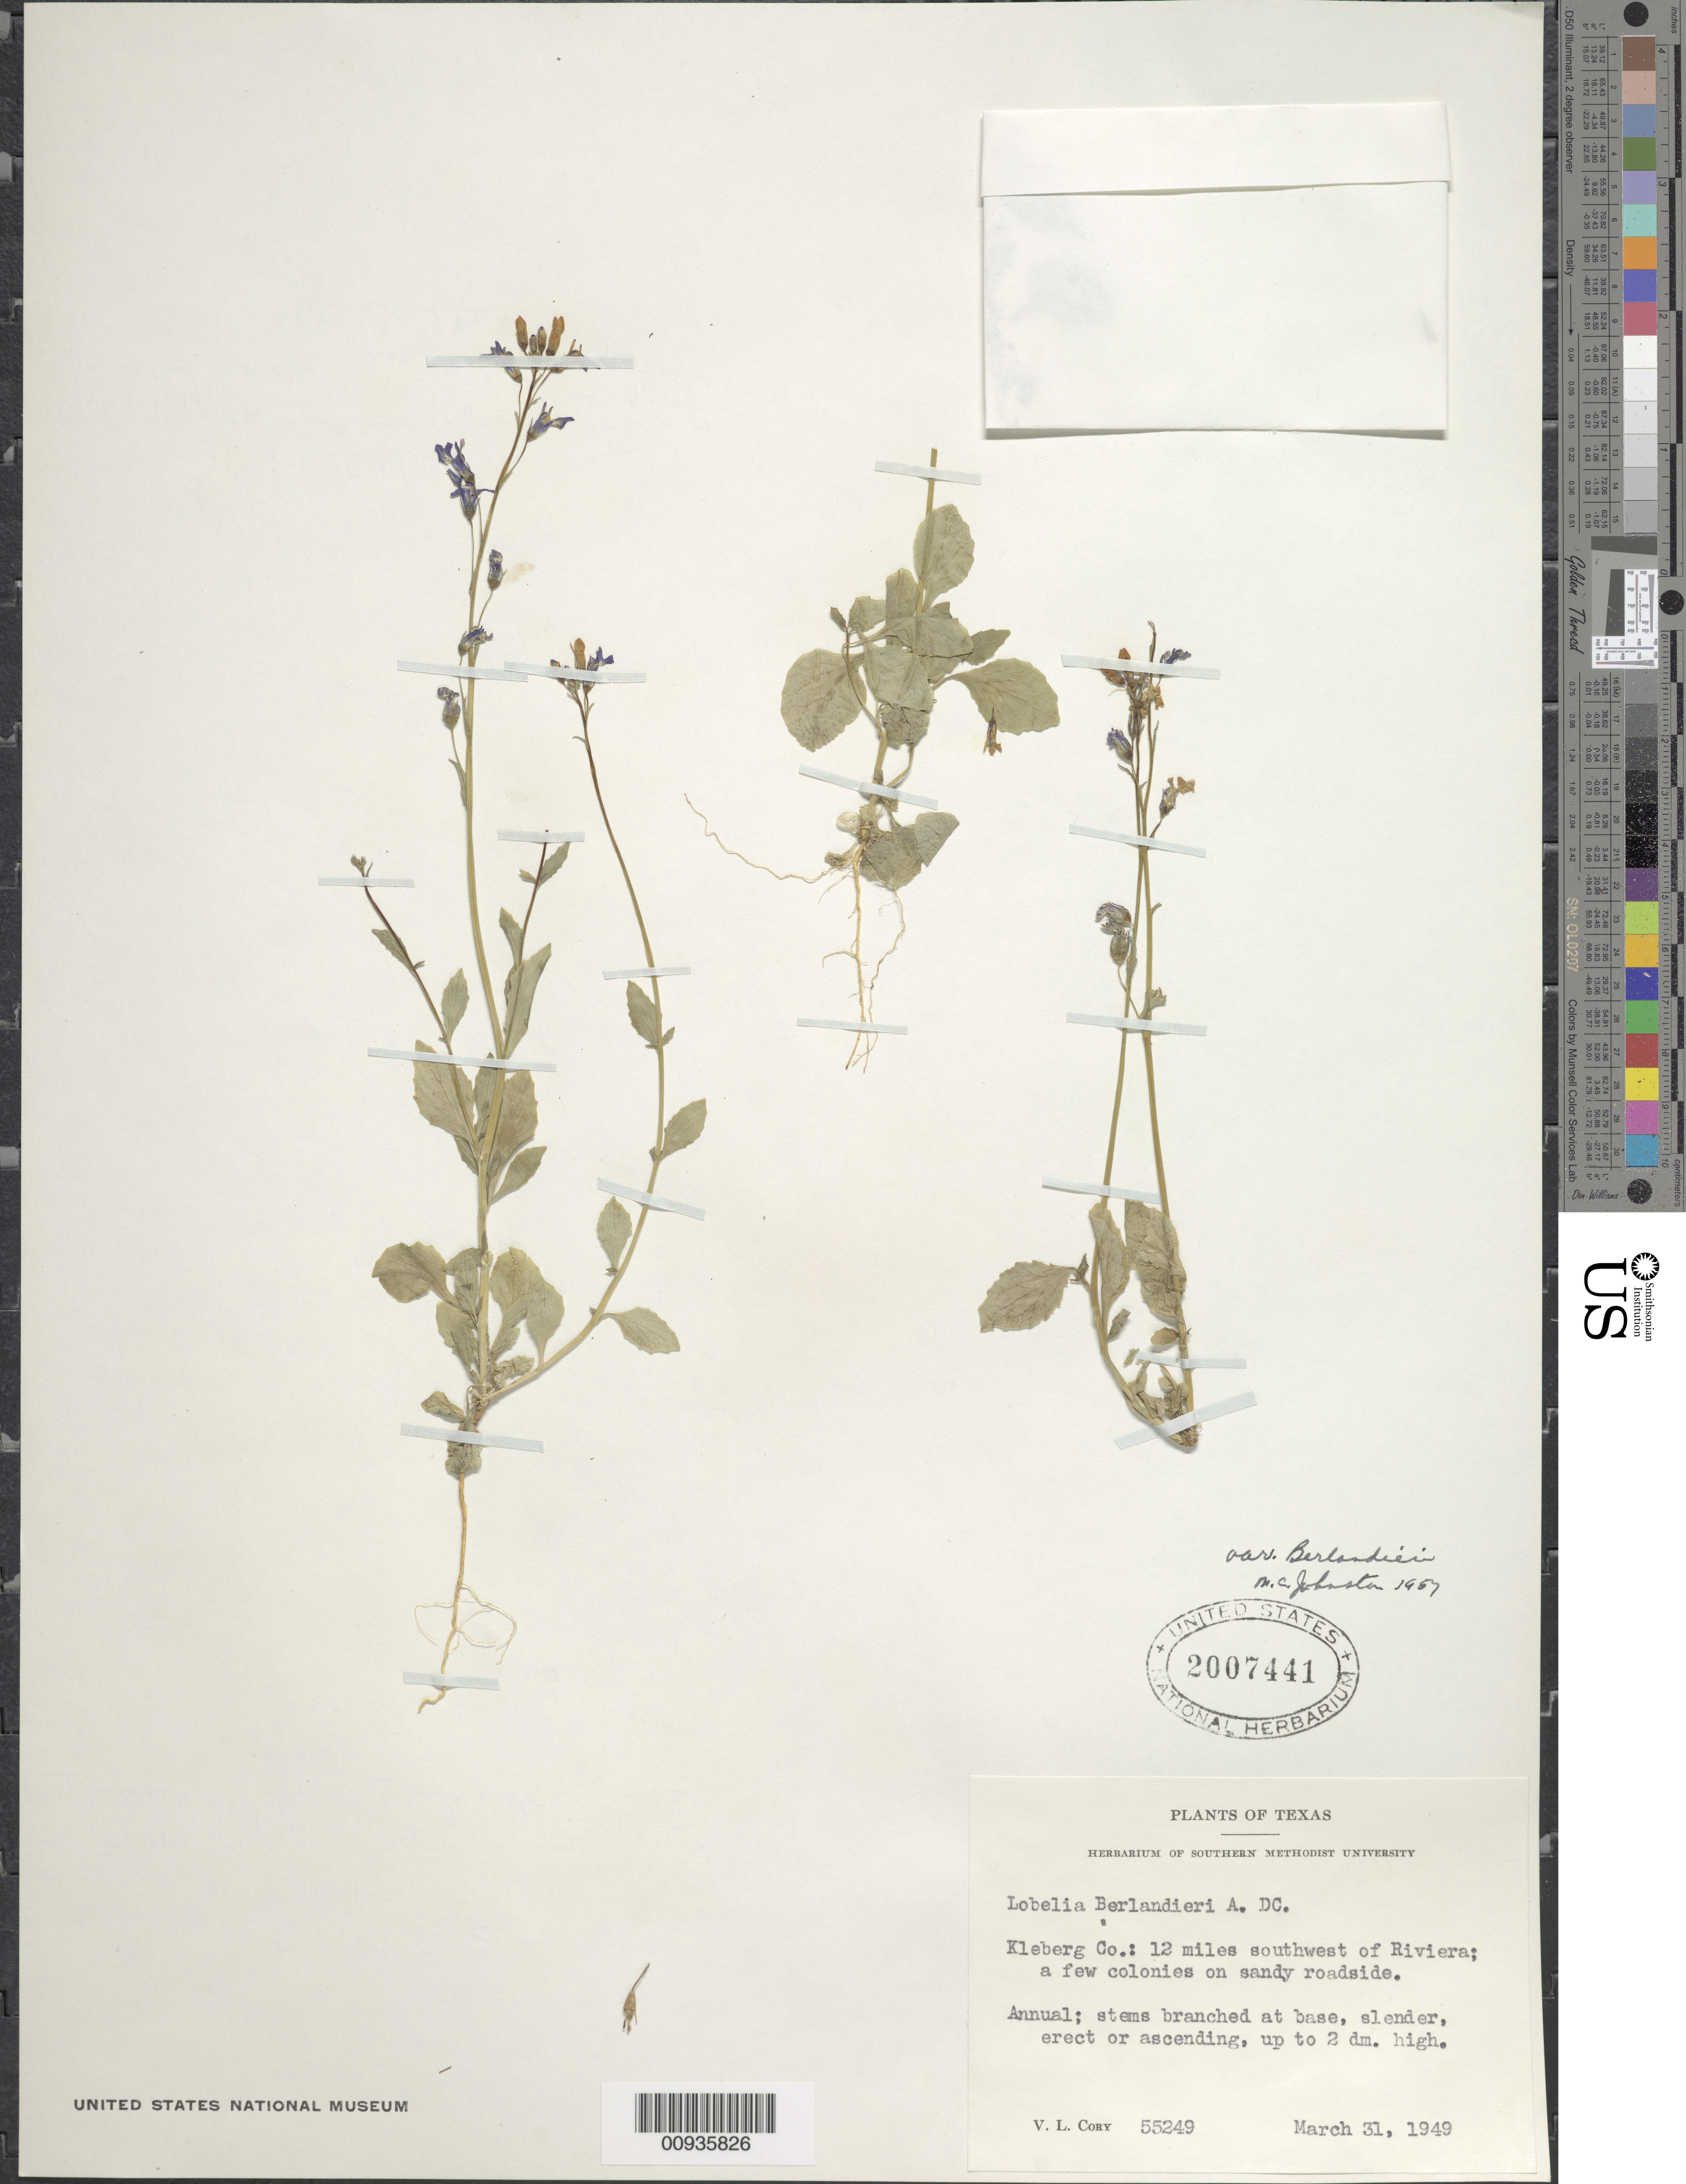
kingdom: Plantae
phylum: Tracheophyta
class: Magnoliopsida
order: Asterales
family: Campanulaceae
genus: Lobelia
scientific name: Lobelia berlandieri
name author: A. DC.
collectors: V. Cory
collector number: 55249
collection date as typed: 31 Mar 1949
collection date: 1949-03-31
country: United States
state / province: Texas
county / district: Kleberg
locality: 12 miles southwest of Riviera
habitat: a few colonies on sandy roadside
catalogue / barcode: US 2007441